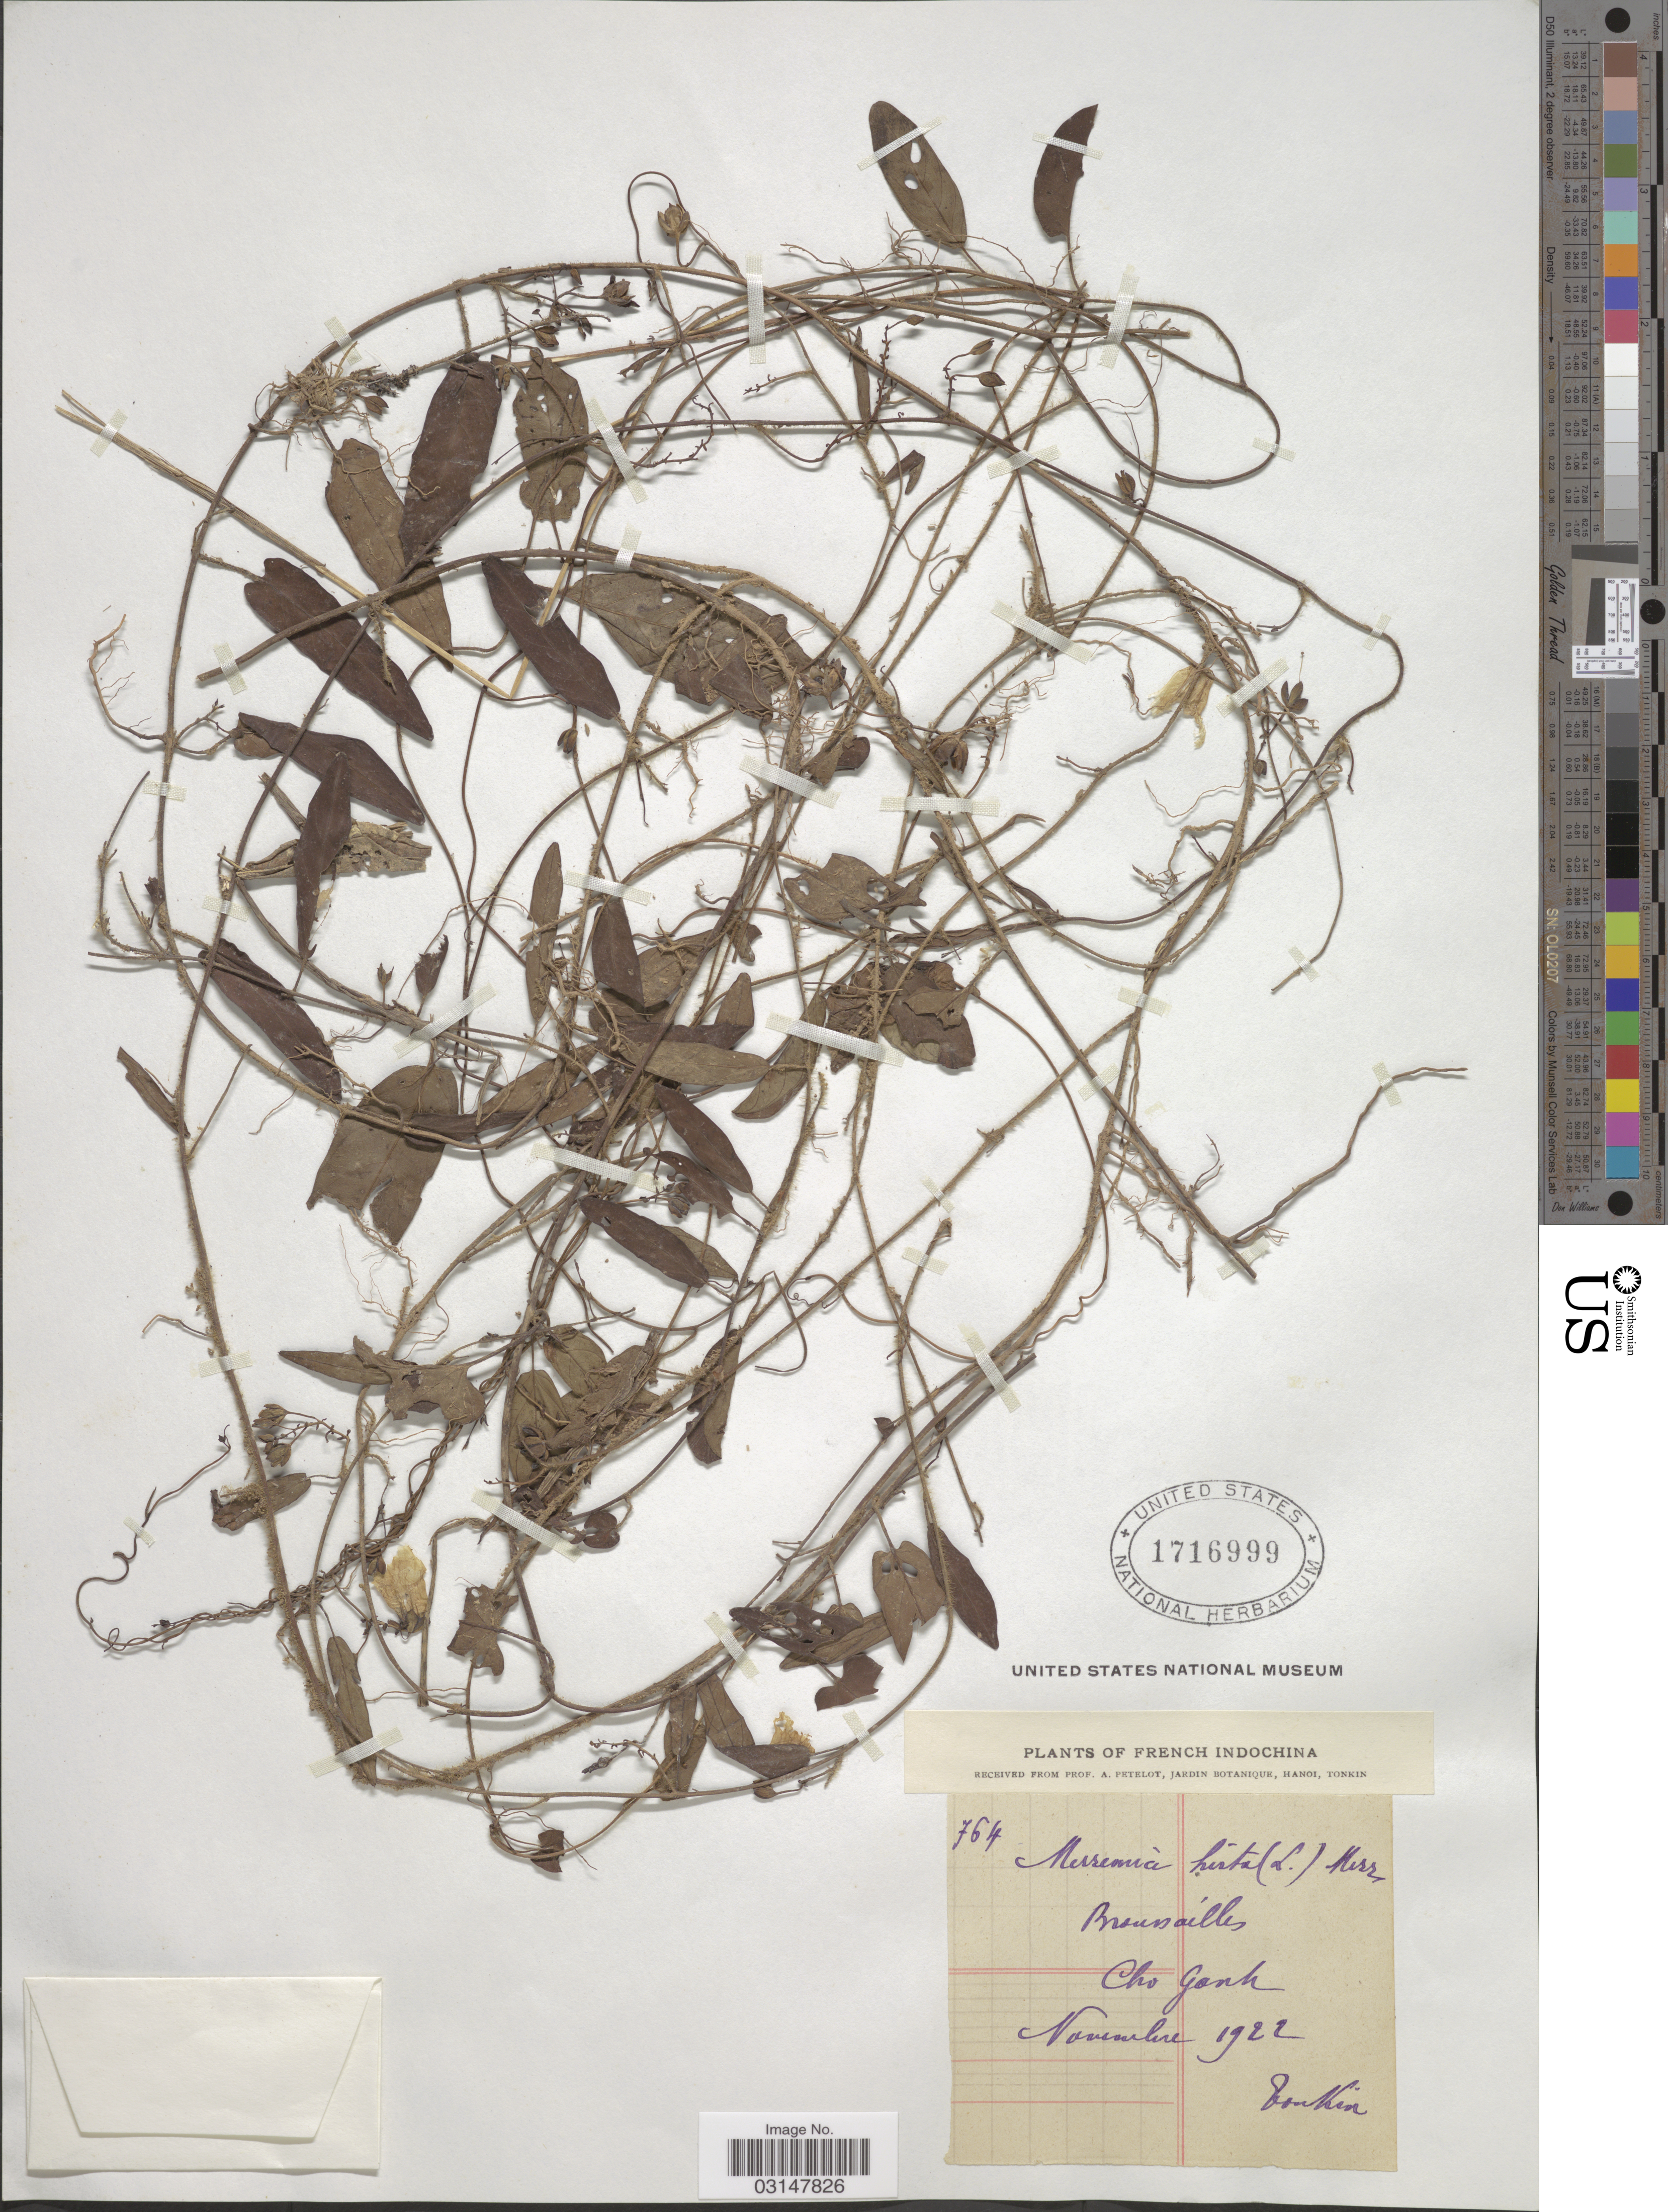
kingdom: Plantae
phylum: Tracheophyta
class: Magnoliopsida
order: Solanales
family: Convolvulaceae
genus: Merremia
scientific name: Merremia hirta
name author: (L.) Merr.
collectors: P. A. Pételot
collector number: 764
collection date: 1922-11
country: Vietnam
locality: French Indochina. Cho Ganh.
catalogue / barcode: US 1716999